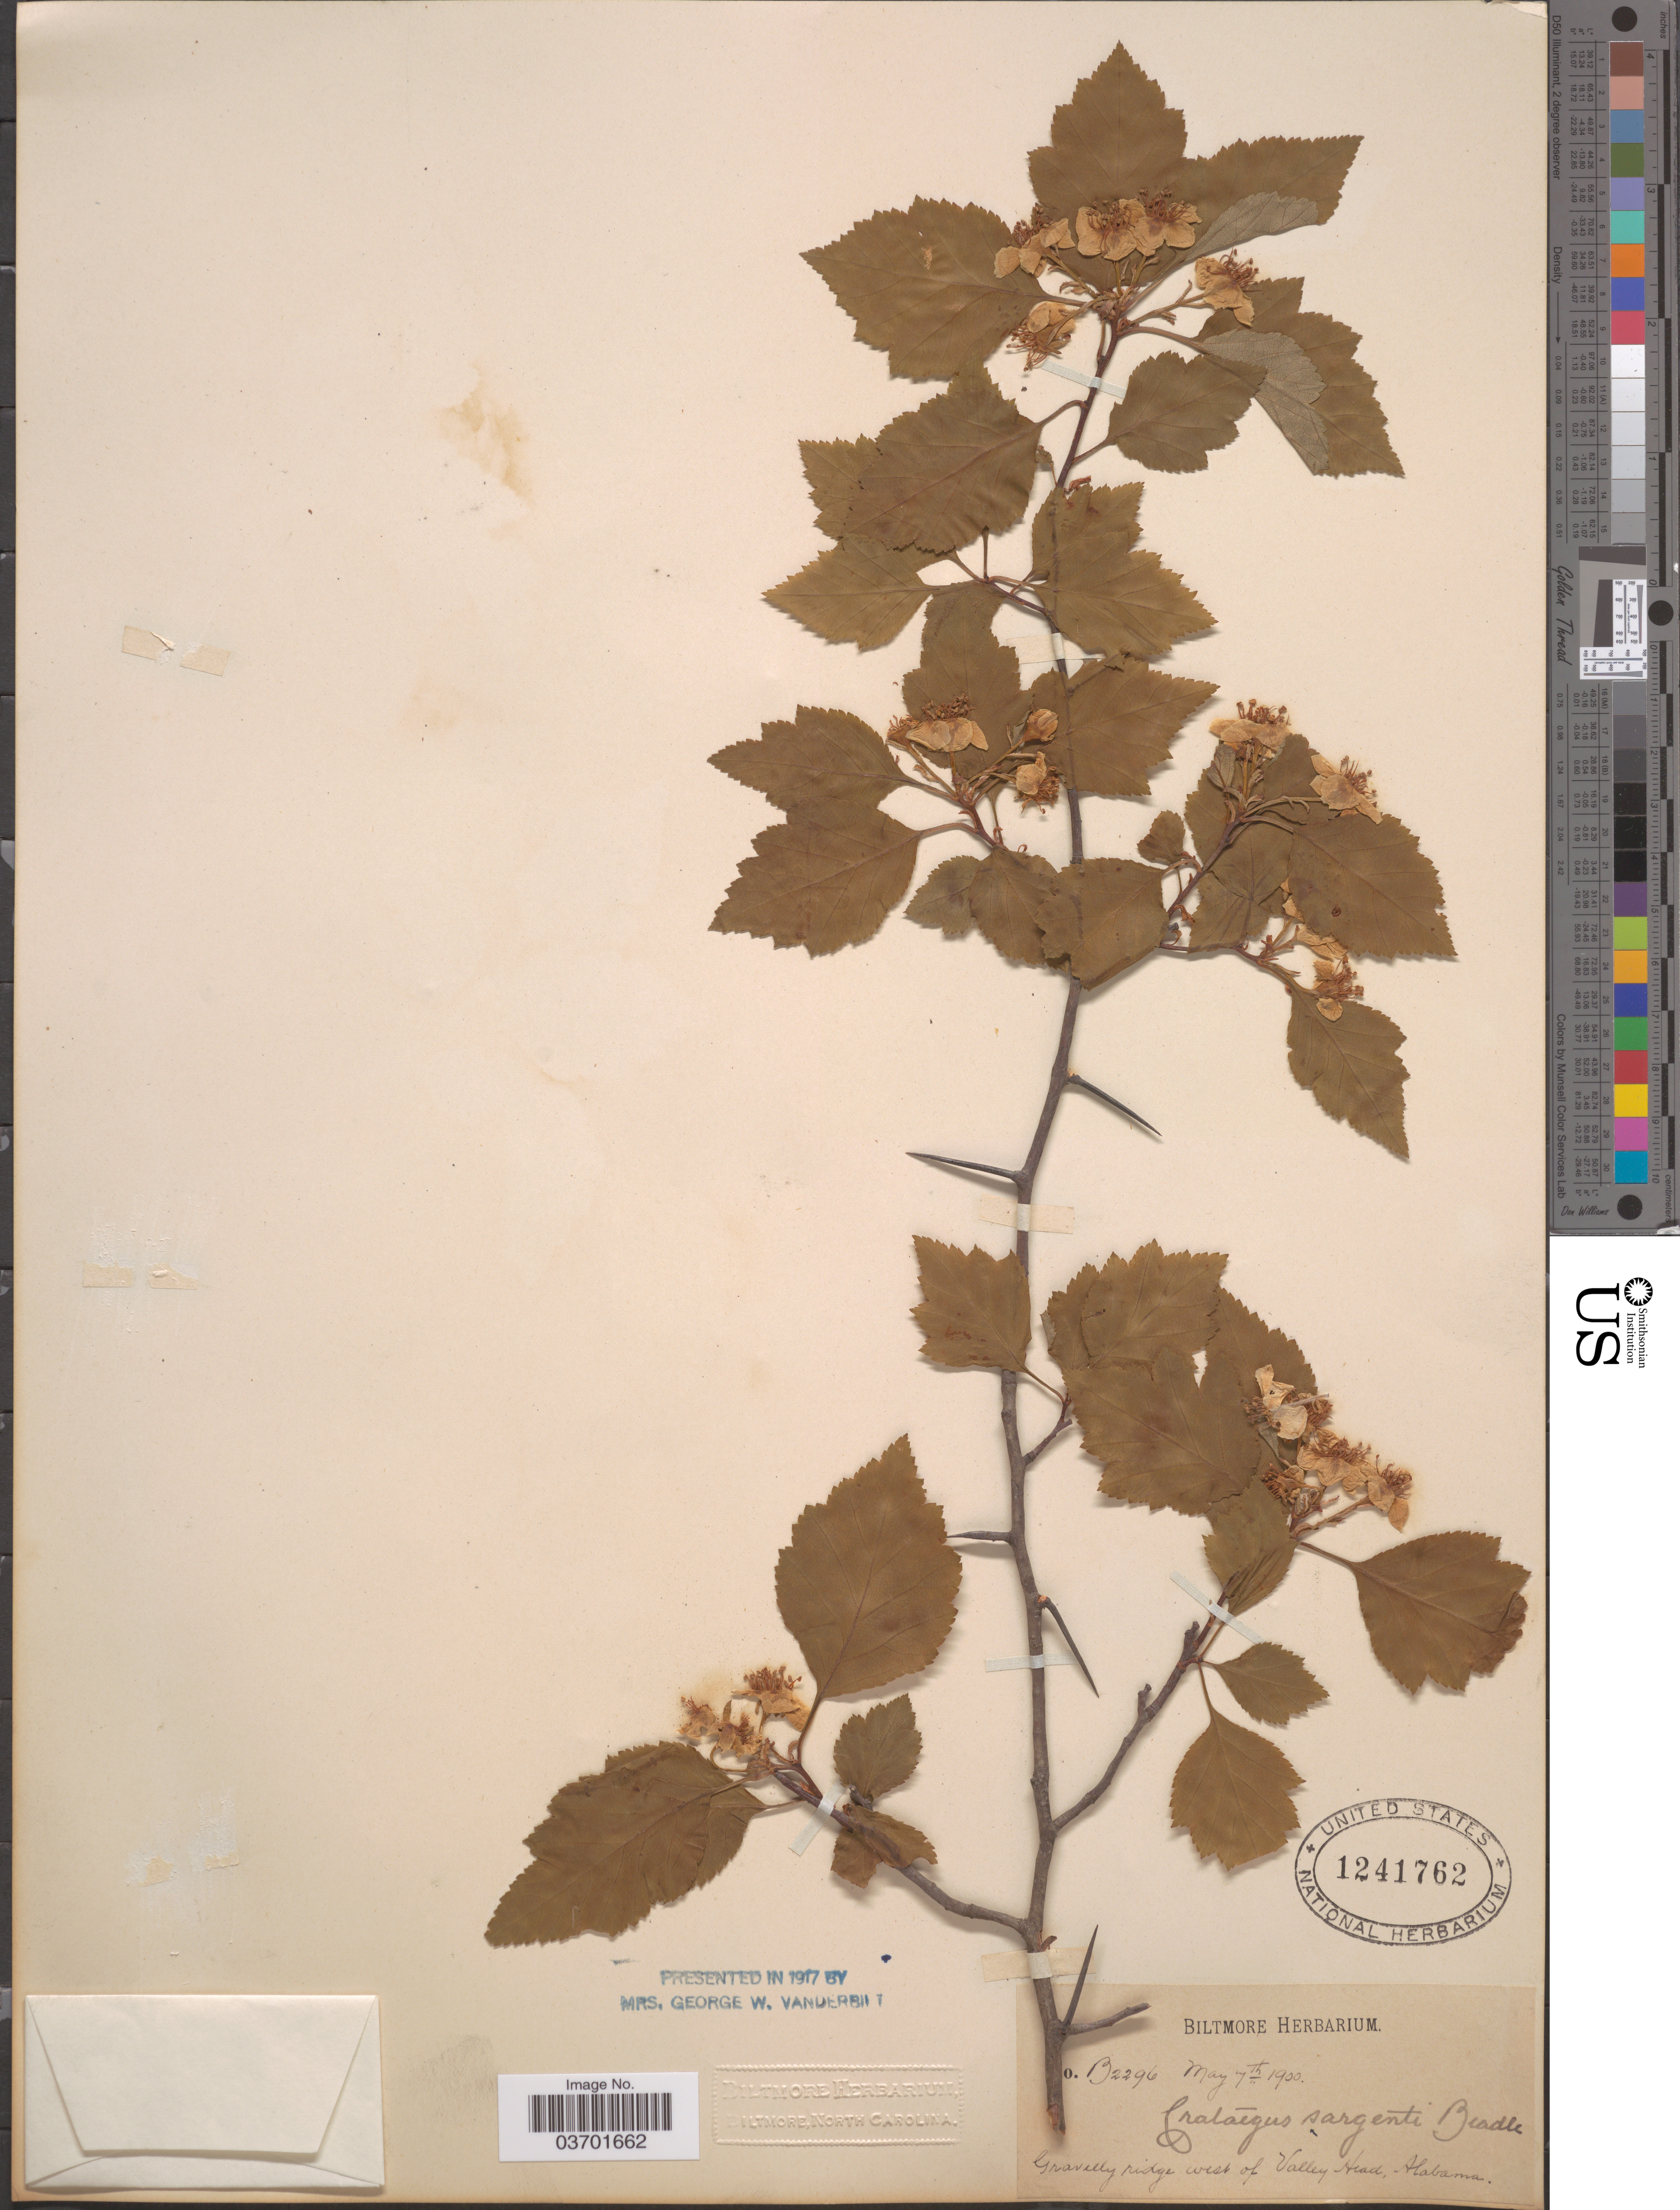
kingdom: Plantae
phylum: Tracheophyta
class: Magnoliopsida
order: Rosales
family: Rosaceae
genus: Crataegus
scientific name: Crataegus sargenti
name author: Beadle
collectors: ex herb. Biltmore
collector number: B2296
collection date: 1900-05-07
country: United States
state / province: Alabama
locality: Gravelly ridge west of Valley Head.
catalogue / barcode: US 1241762